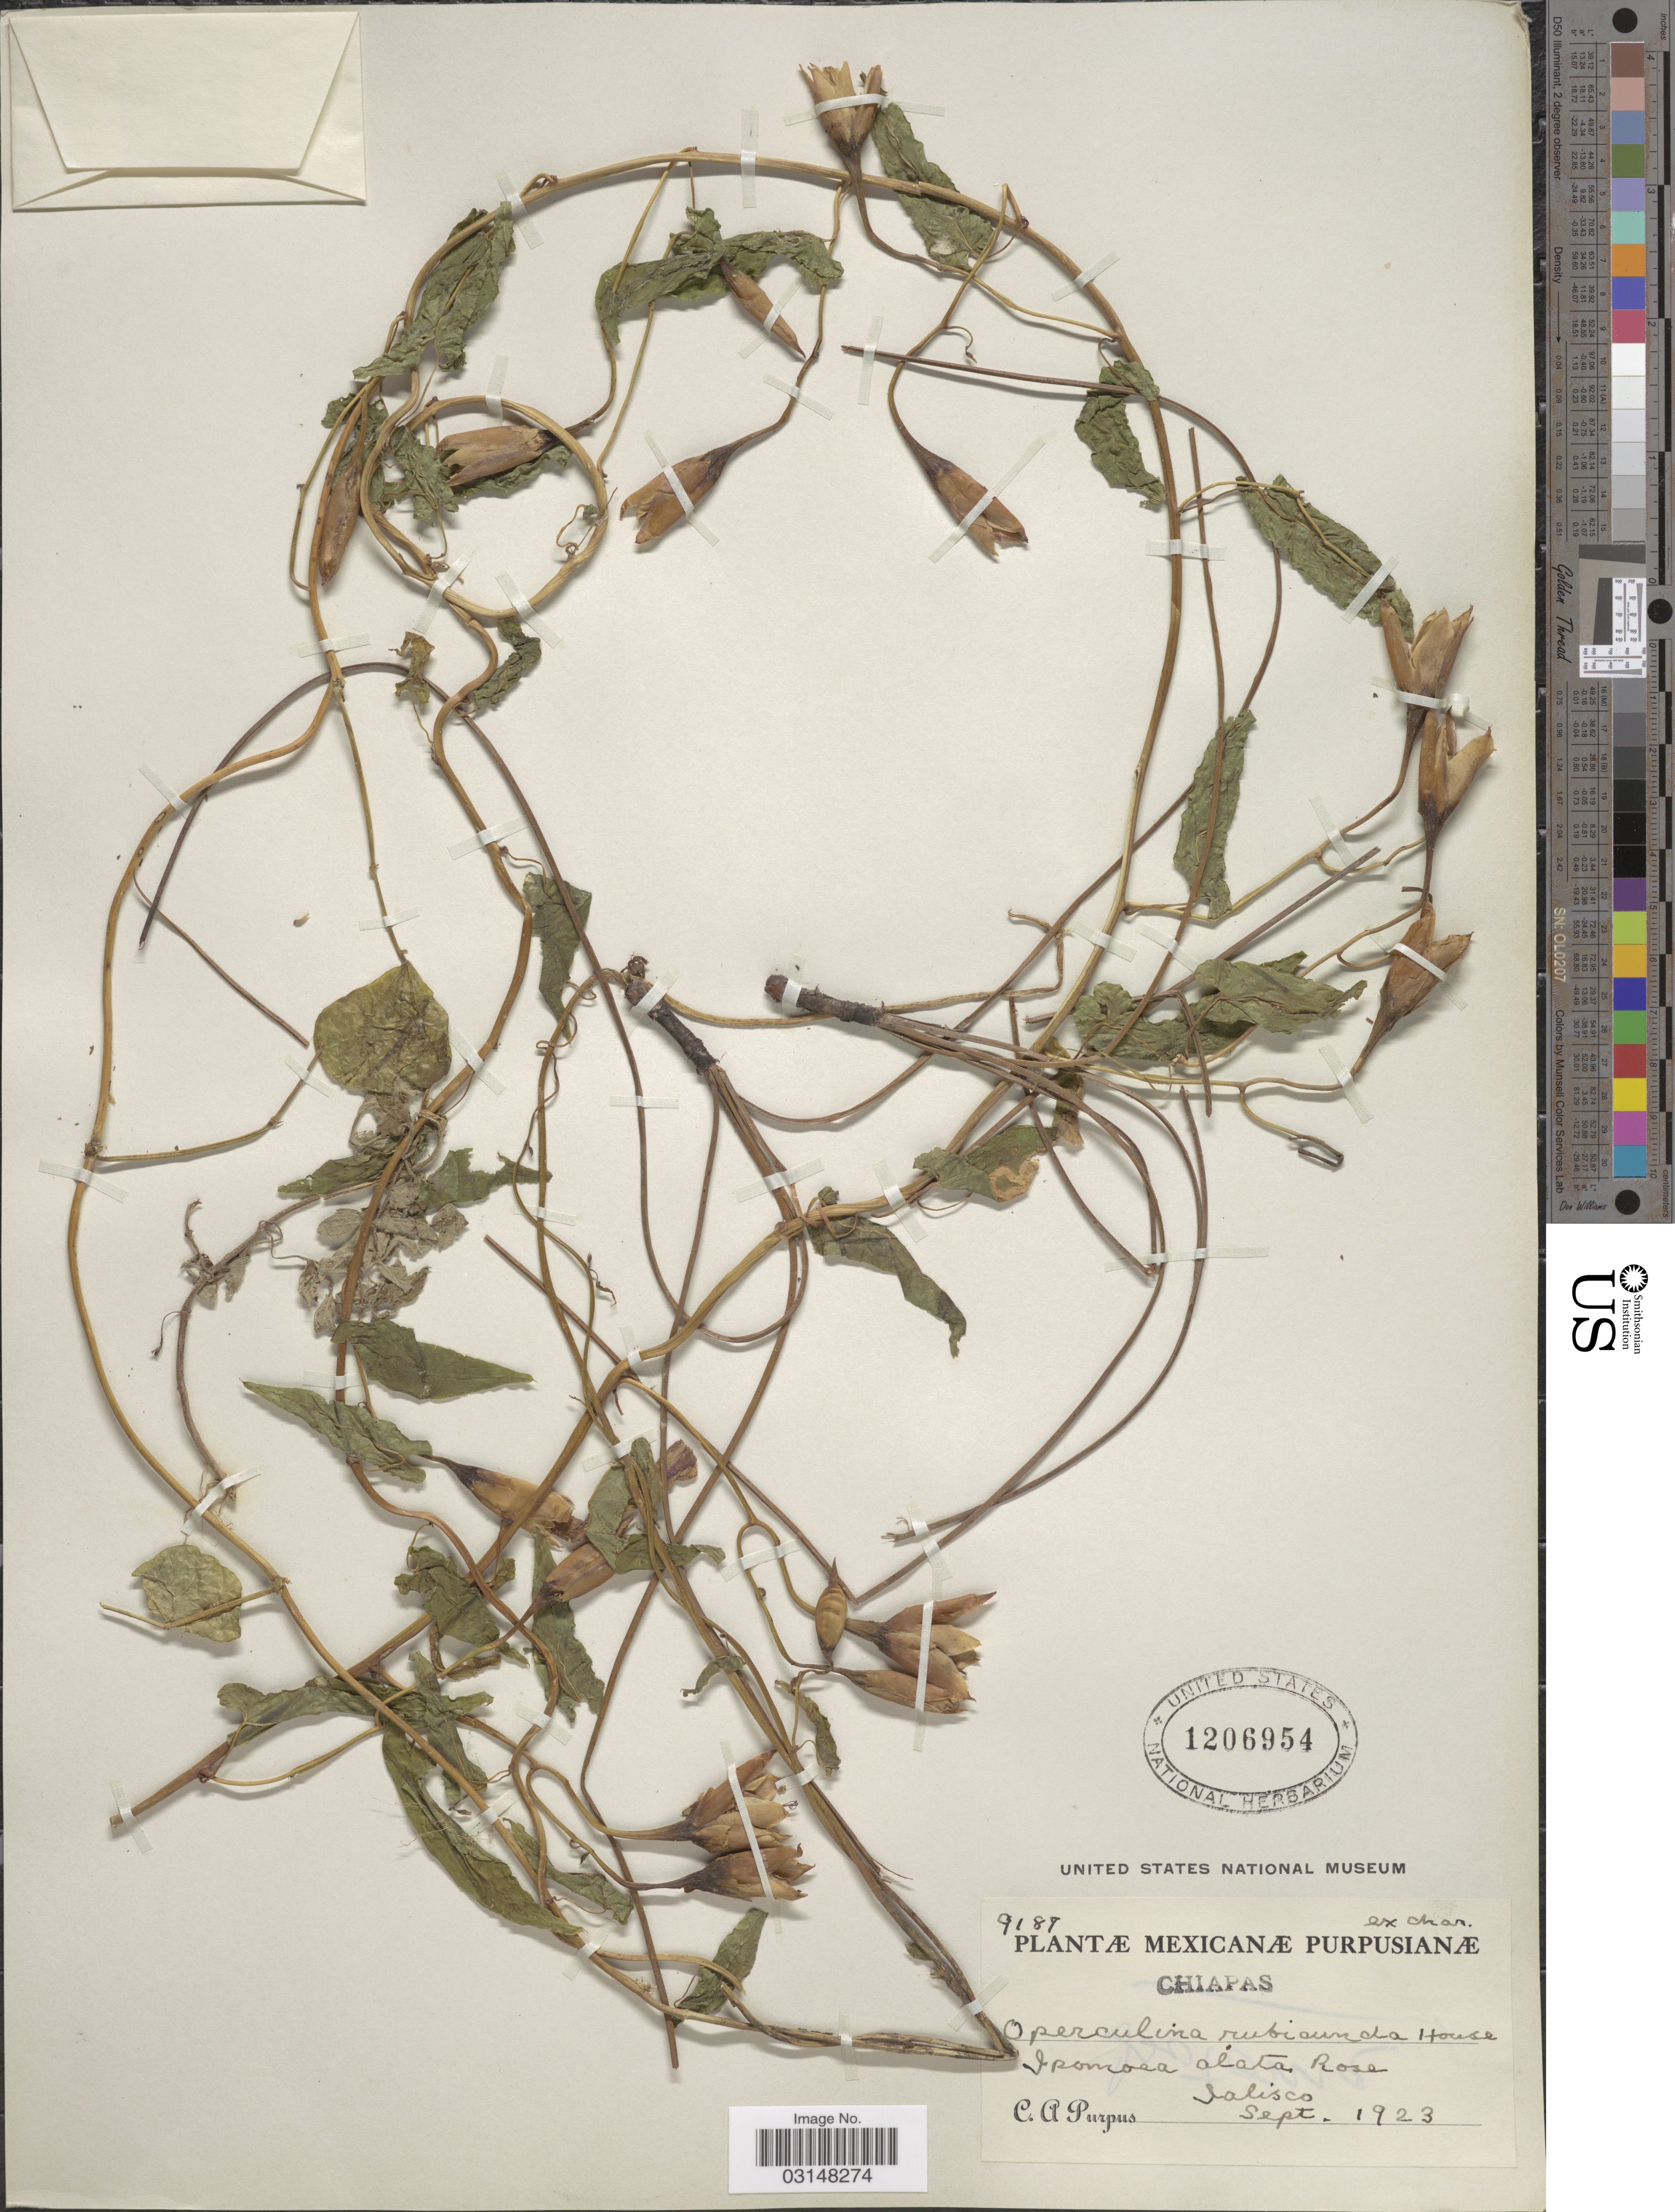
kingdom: Plantae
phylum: Tracheophyta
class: Magnoliopsida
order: Solanales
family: Convolvulaceae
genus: Operculina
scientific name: Operculina pteripes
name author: (G. Don) O'Donell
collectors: C. A. Purpus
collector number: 9189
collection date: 1923-09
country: Mexico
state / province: Jalisco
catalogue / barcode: US 1206954